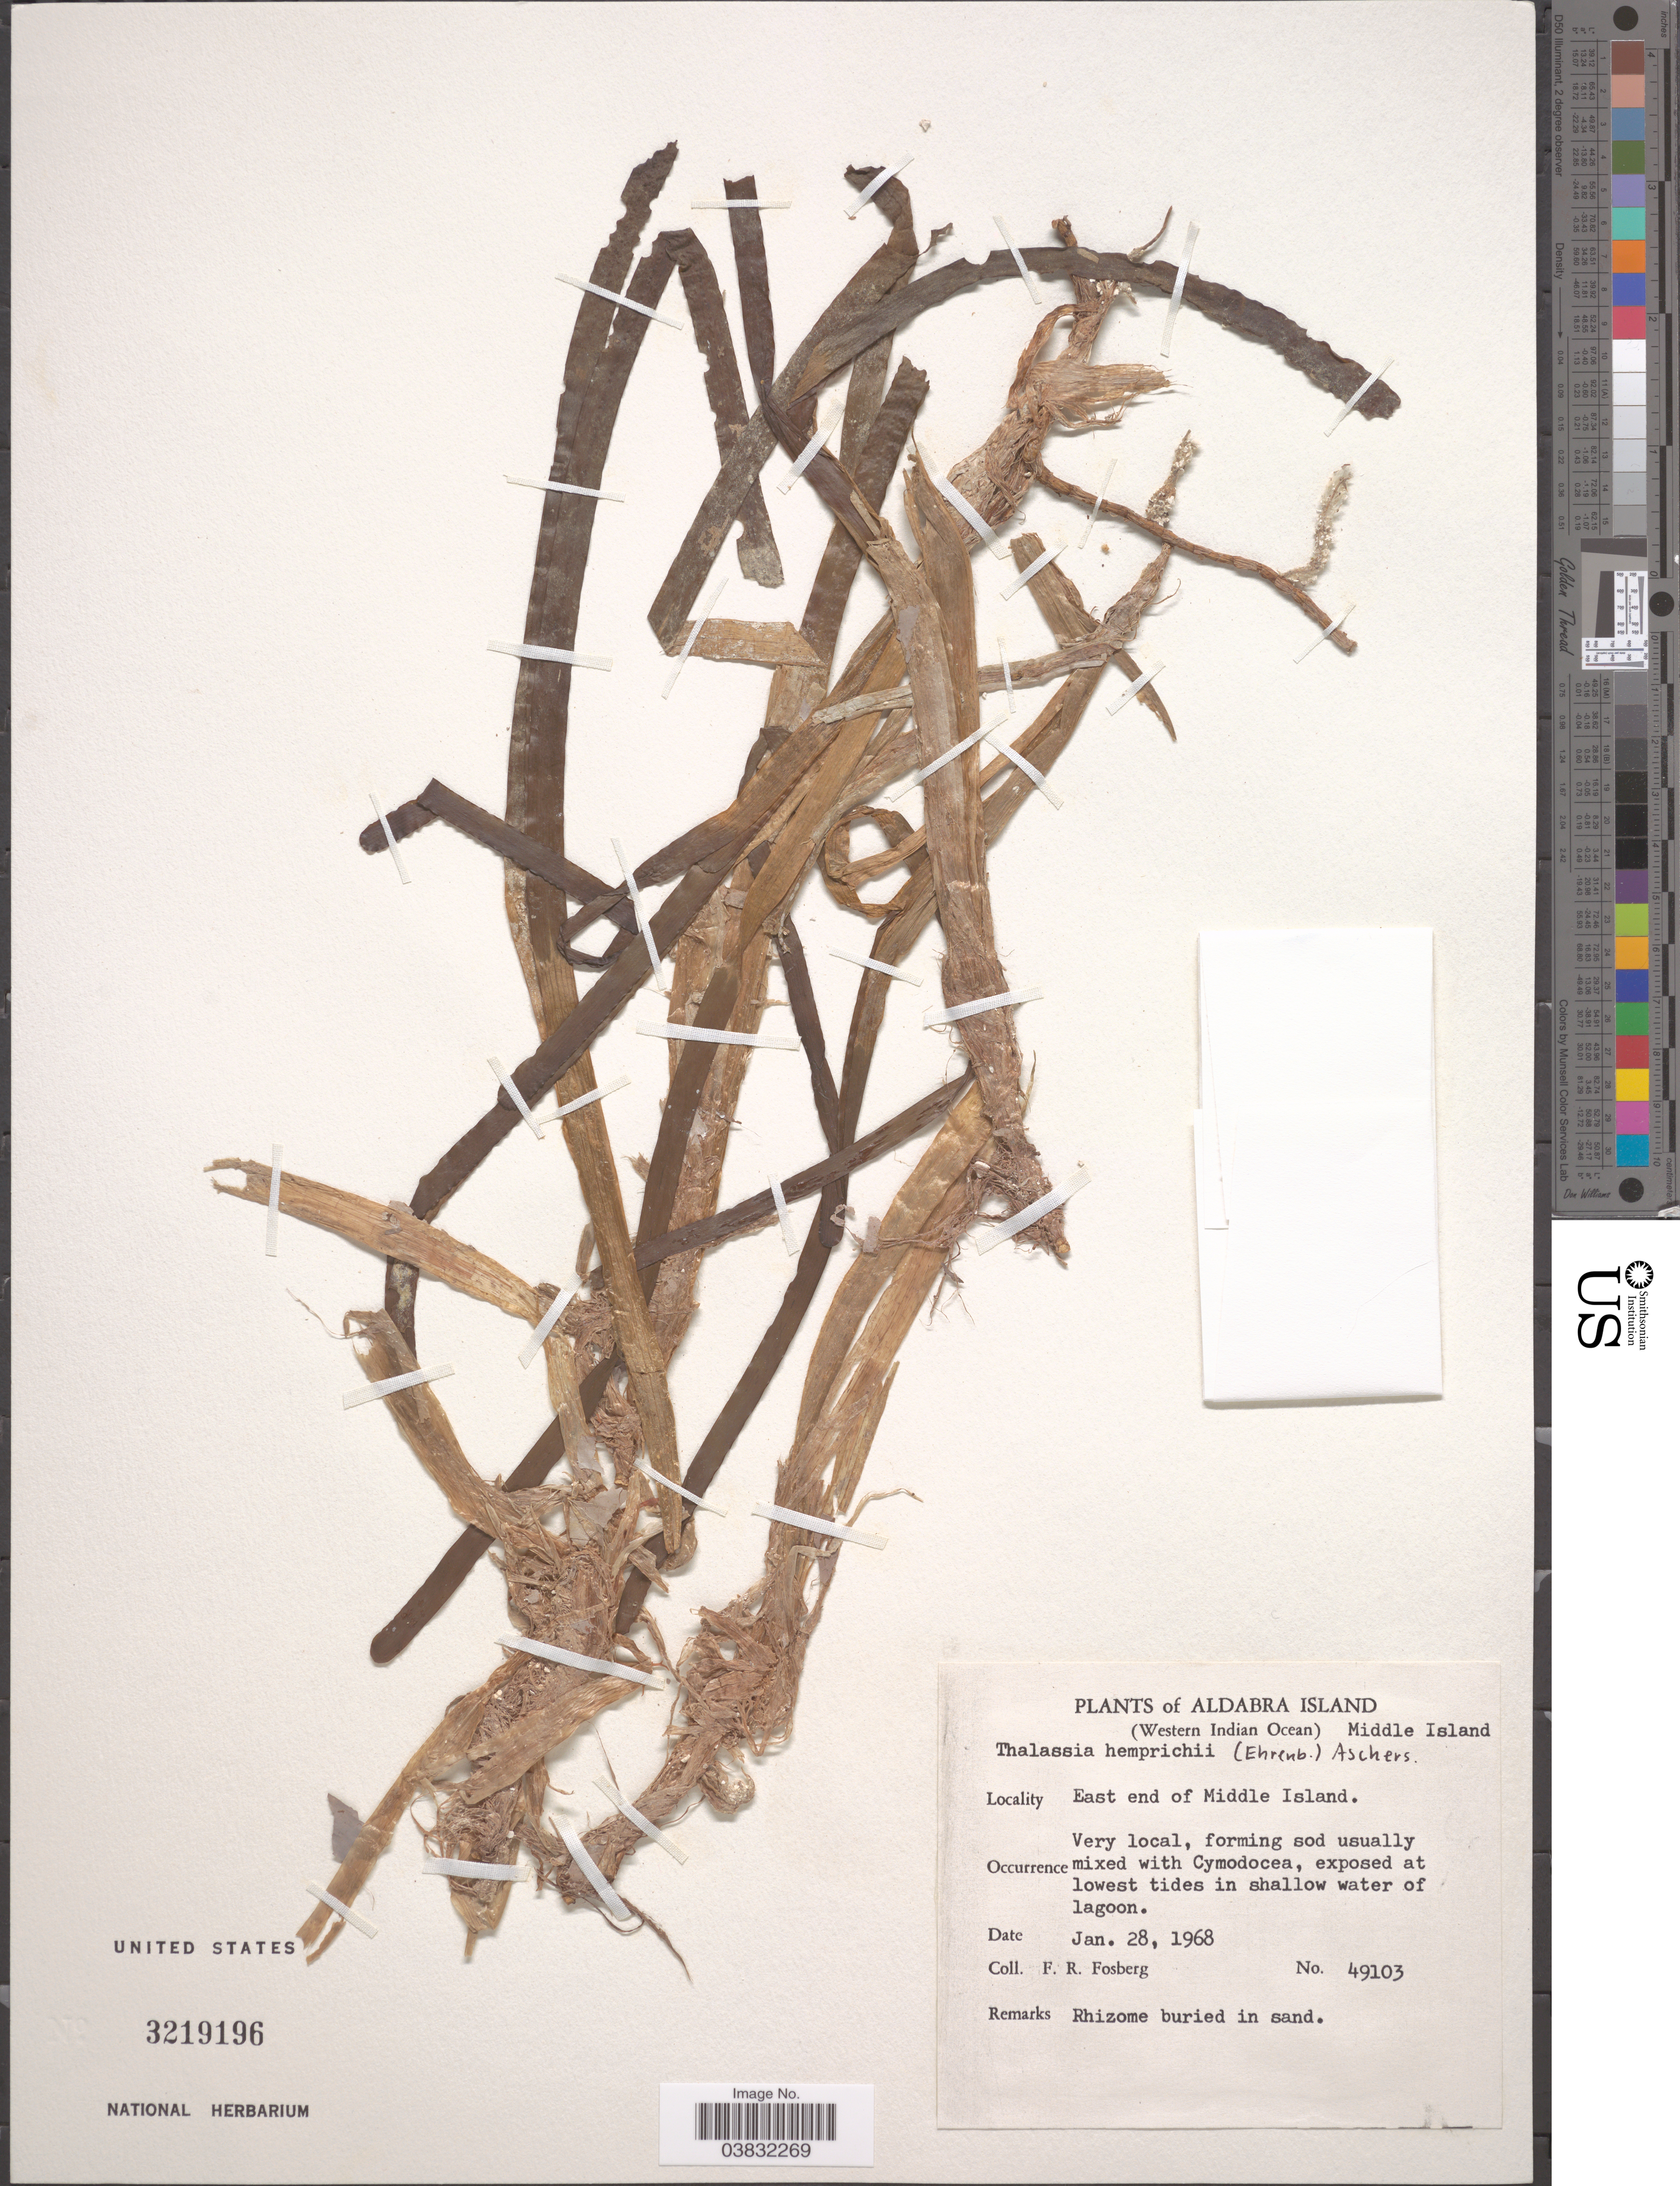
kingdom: Plantae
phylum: Tracheophyta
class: Liliopsida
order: Alismatales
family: Hydrocharitaceae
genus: Thalassia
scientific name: Thalassia hemprichii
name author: Asch.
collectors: F. R. Fosberg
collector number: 49103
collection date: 1968-01-28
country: Seychelles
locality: Aldabra Island (Western Indian Ocean) Middle Island. East end of Middle Island.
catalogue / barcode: US 3219196